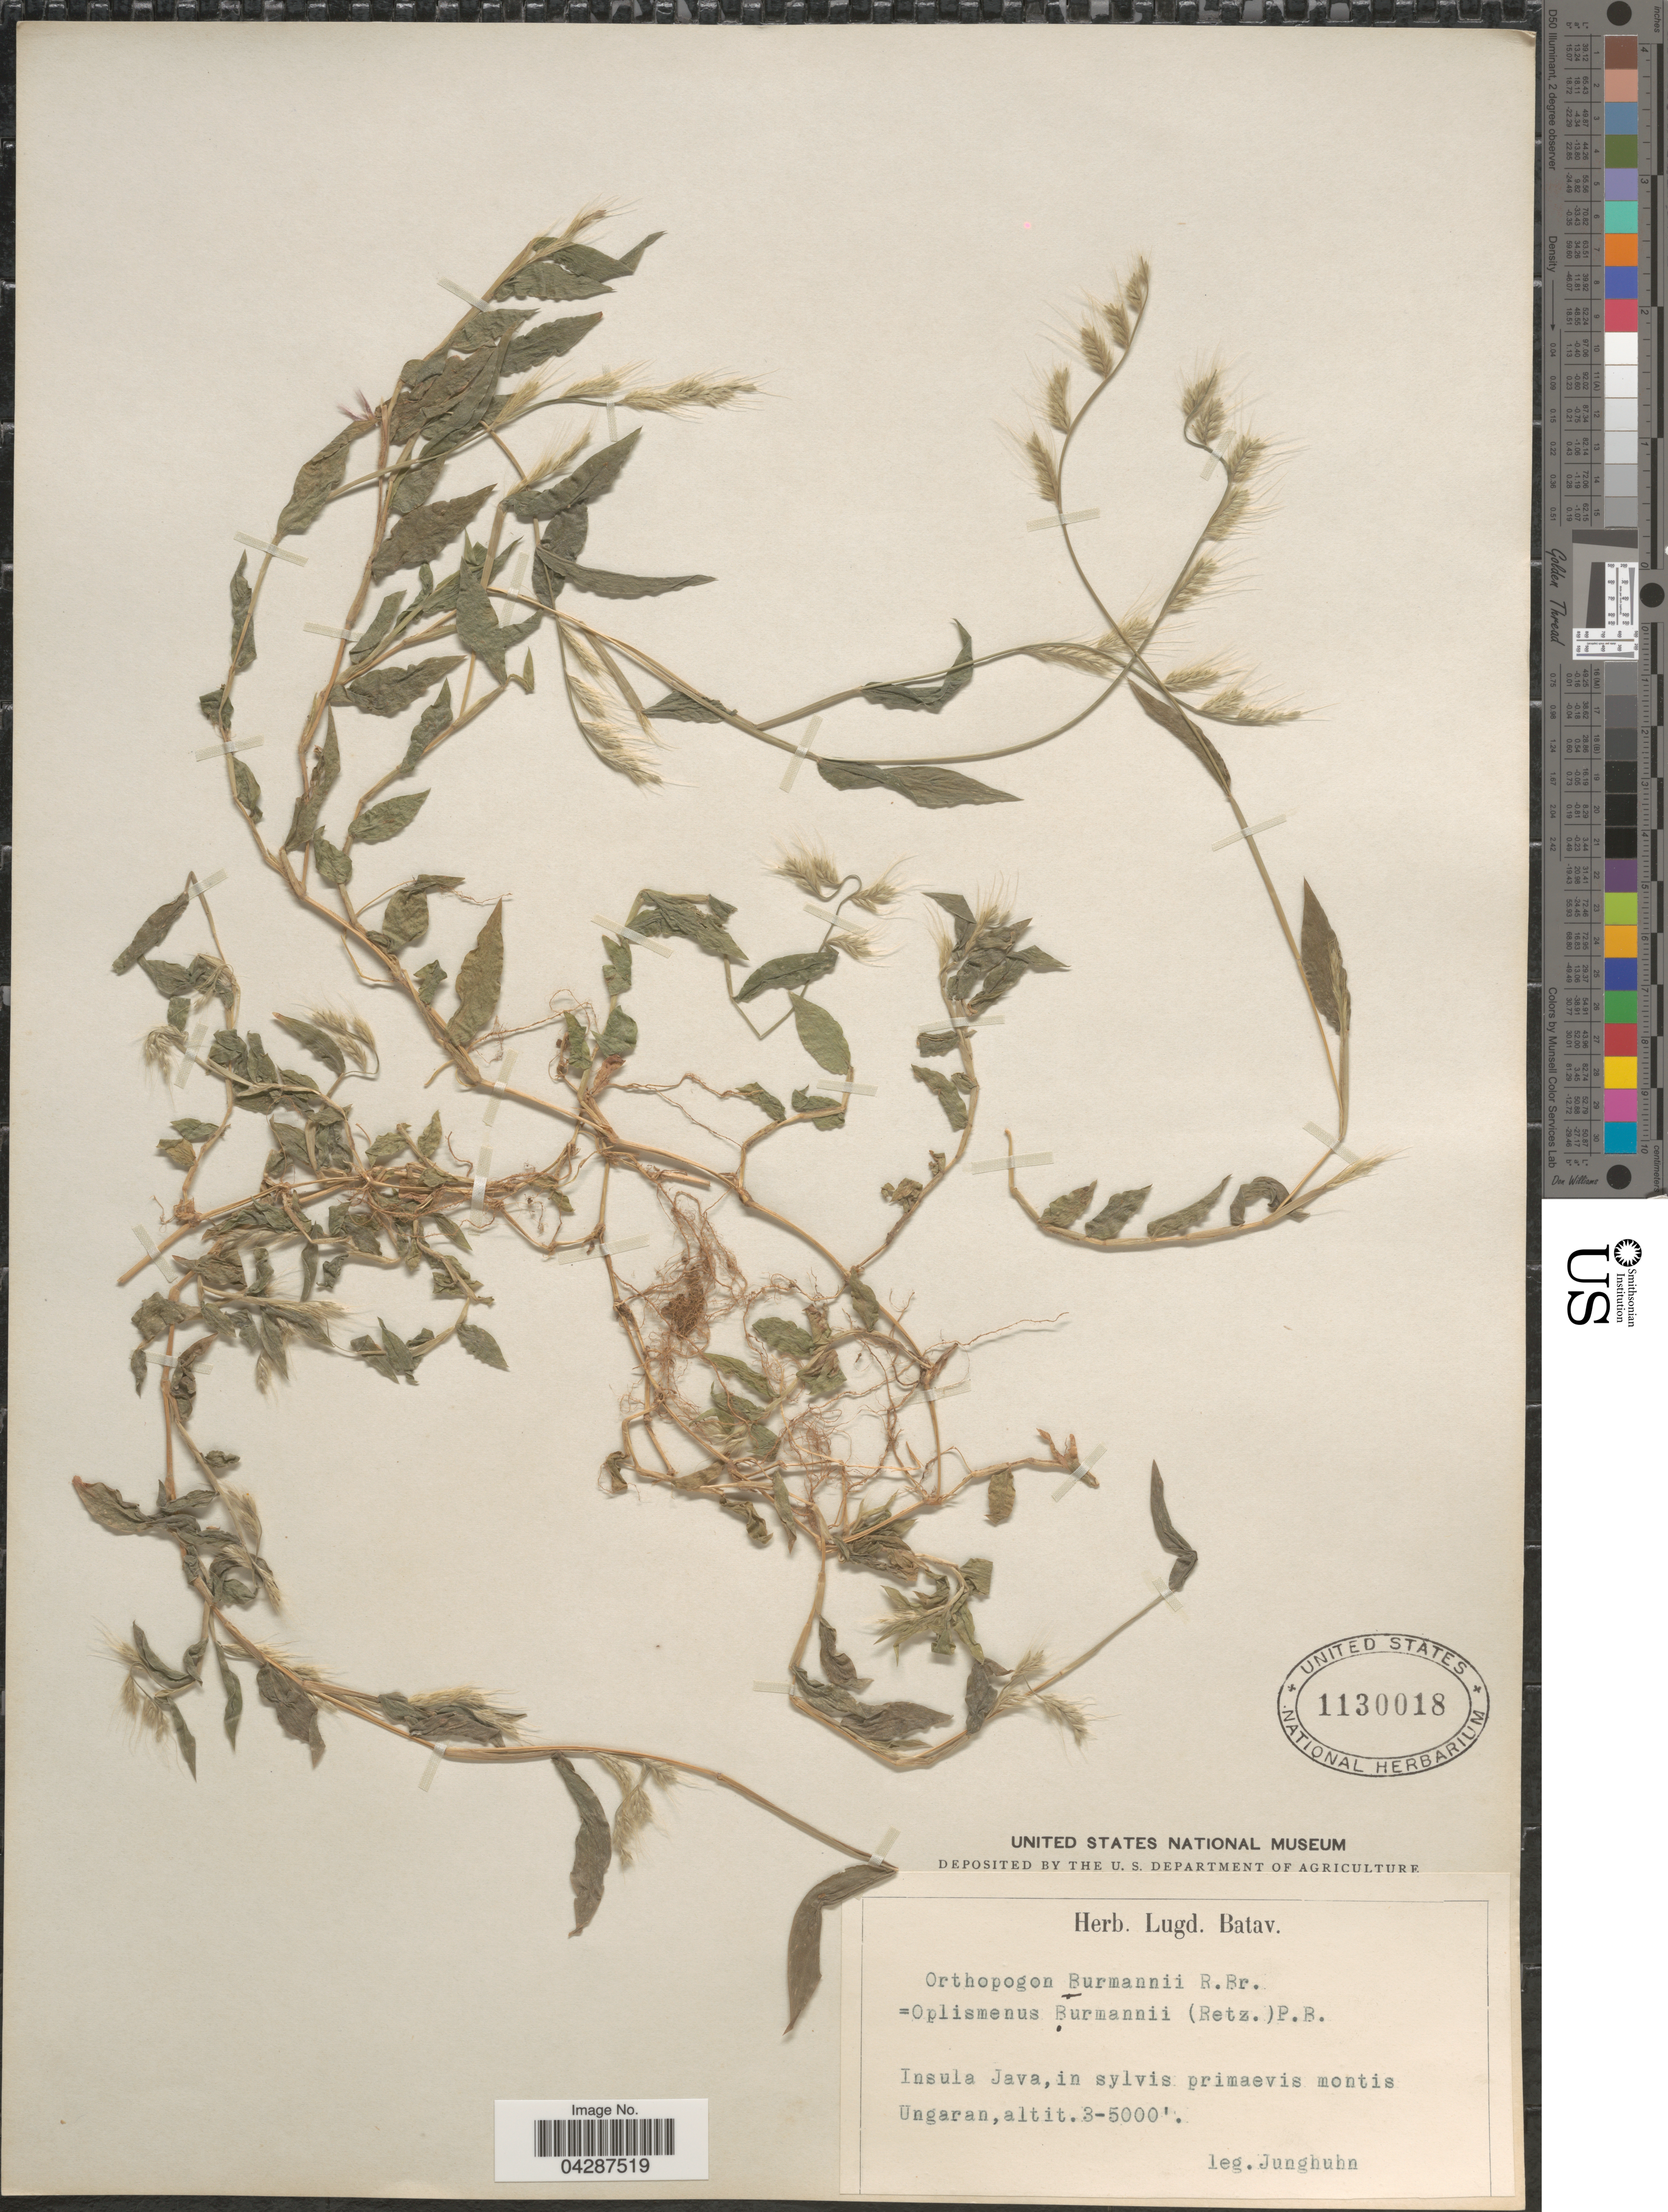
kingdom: Plantae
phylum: Tracheophyta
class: Liliopsida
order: Poales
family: Poaceae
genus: Oplismenus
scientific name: Oplismenus burmannii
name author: (Retz.) P. Beauv.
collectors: F. W. Junghuhn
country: Indonesia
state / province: Java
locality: Insula Java, in sylvis primaevis montis Ungaran.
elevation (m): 914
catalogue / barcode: US 1130018